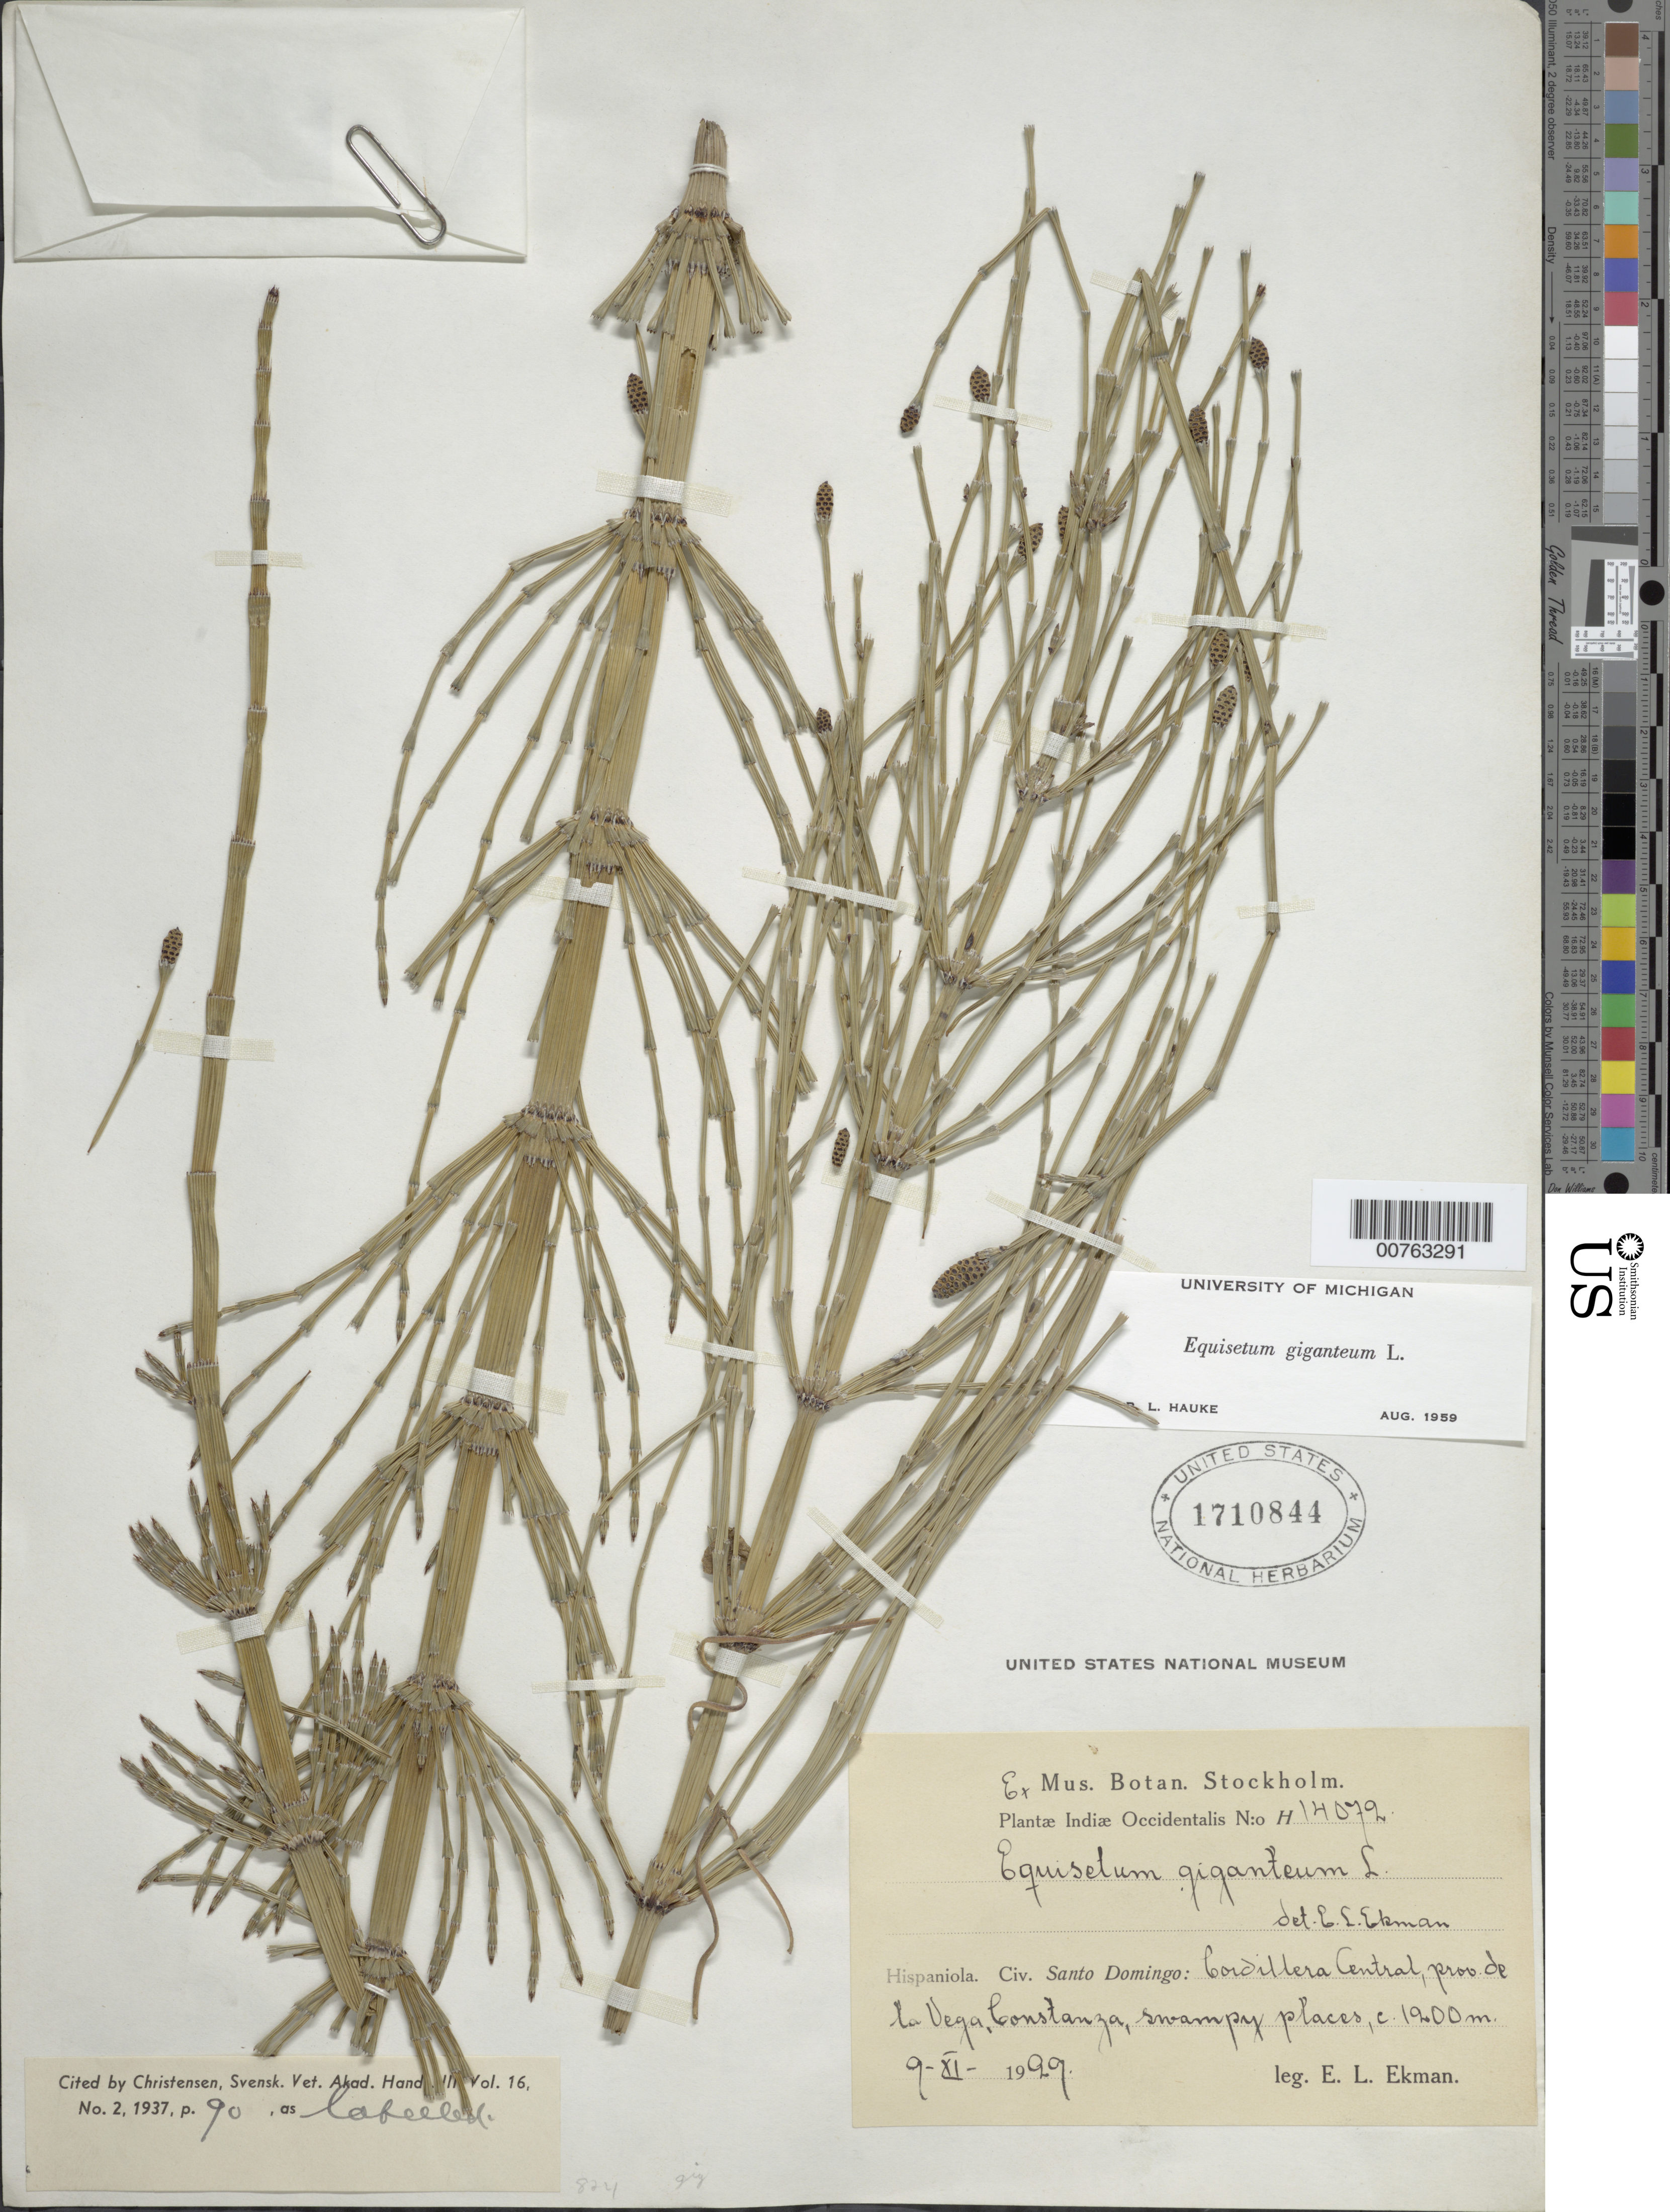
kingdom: Plantae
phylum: Tracheophyta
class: Polypodiopsida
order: Equisetales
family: Equisetaceae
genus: Equisetum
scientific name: Equisetum giganteum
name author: L.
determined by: Hauke, R. L.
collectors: E. L. Ekman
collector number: H 14079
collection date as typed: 09 Nov 1929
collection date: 1929-11-09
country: Dominican Republic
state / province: La Vega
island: Hispaniola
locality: Cordillera Central. Provincia de La Vega, Constanza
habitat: Swampy places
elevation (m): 1900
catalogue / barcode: US 1710844